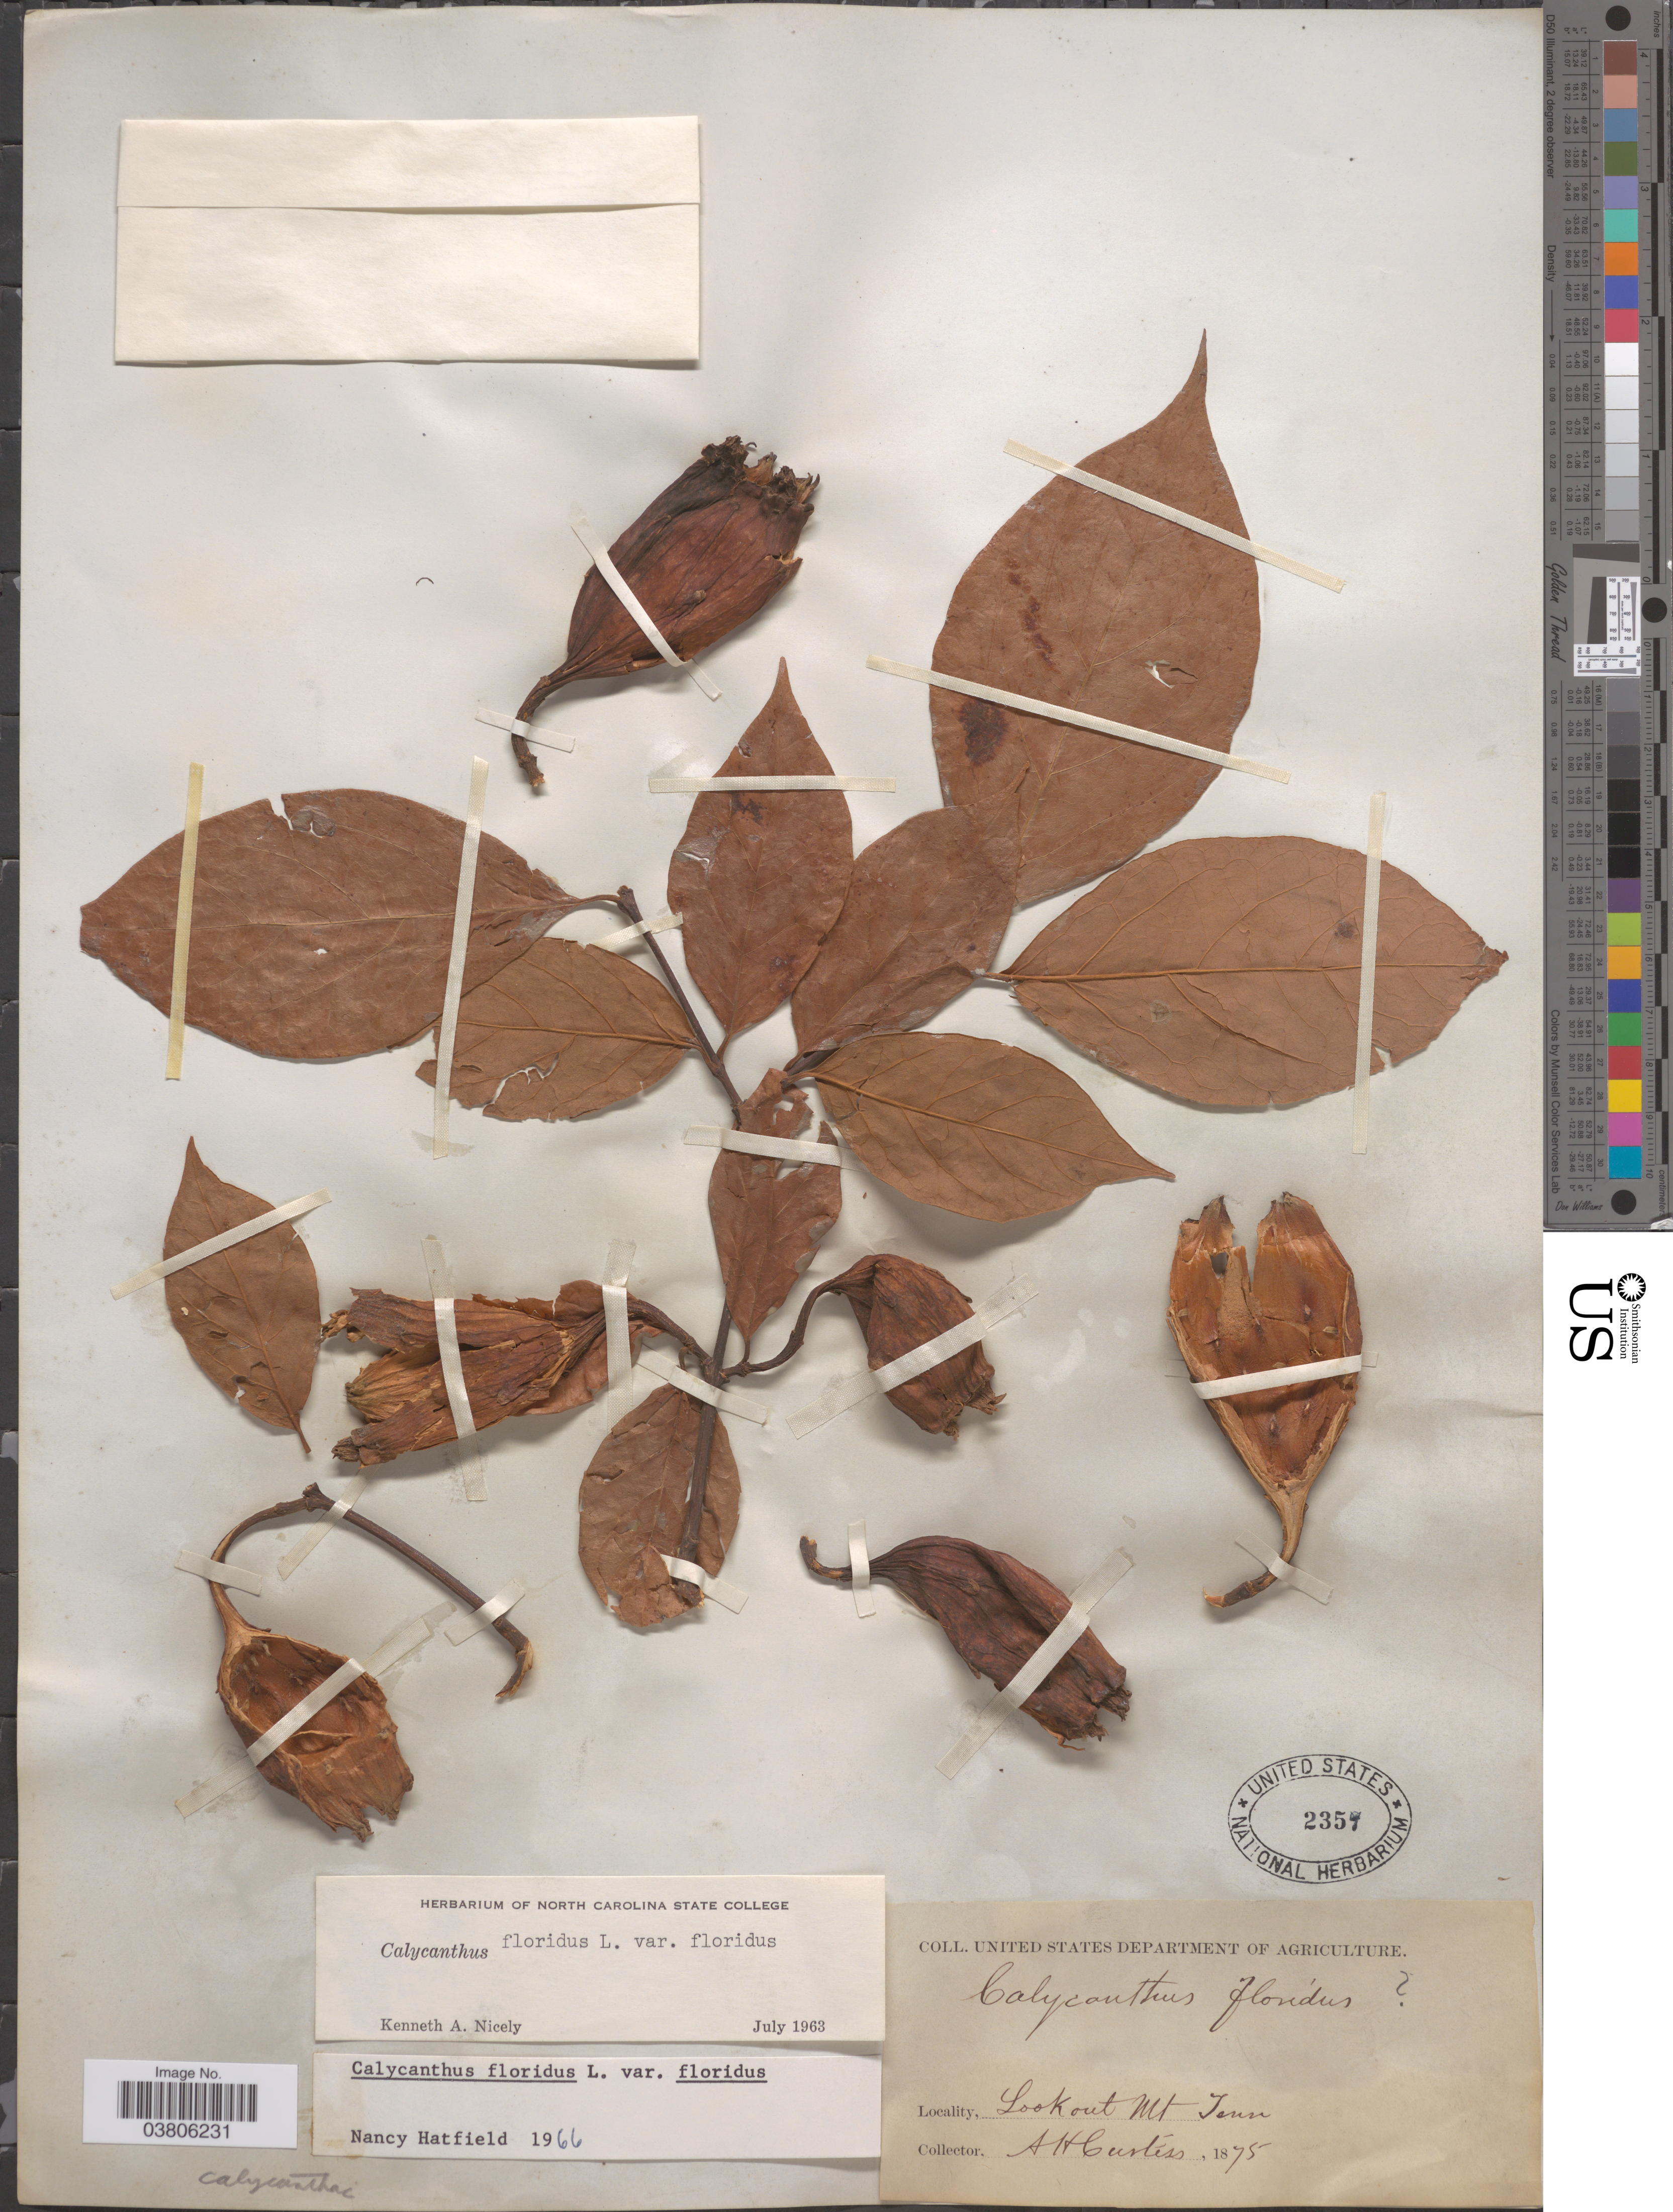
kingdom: Plantae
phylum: Tracheophyta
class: Magnoliopsida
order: Laurales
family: Calycanthaceae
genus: Calycanthus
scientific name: Calycanthus floridus var. floridus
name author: L.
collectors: A. H. Curtiss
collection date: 1875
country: United States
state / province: Tennessee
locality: Lookout Mt.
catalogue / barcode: US 2357